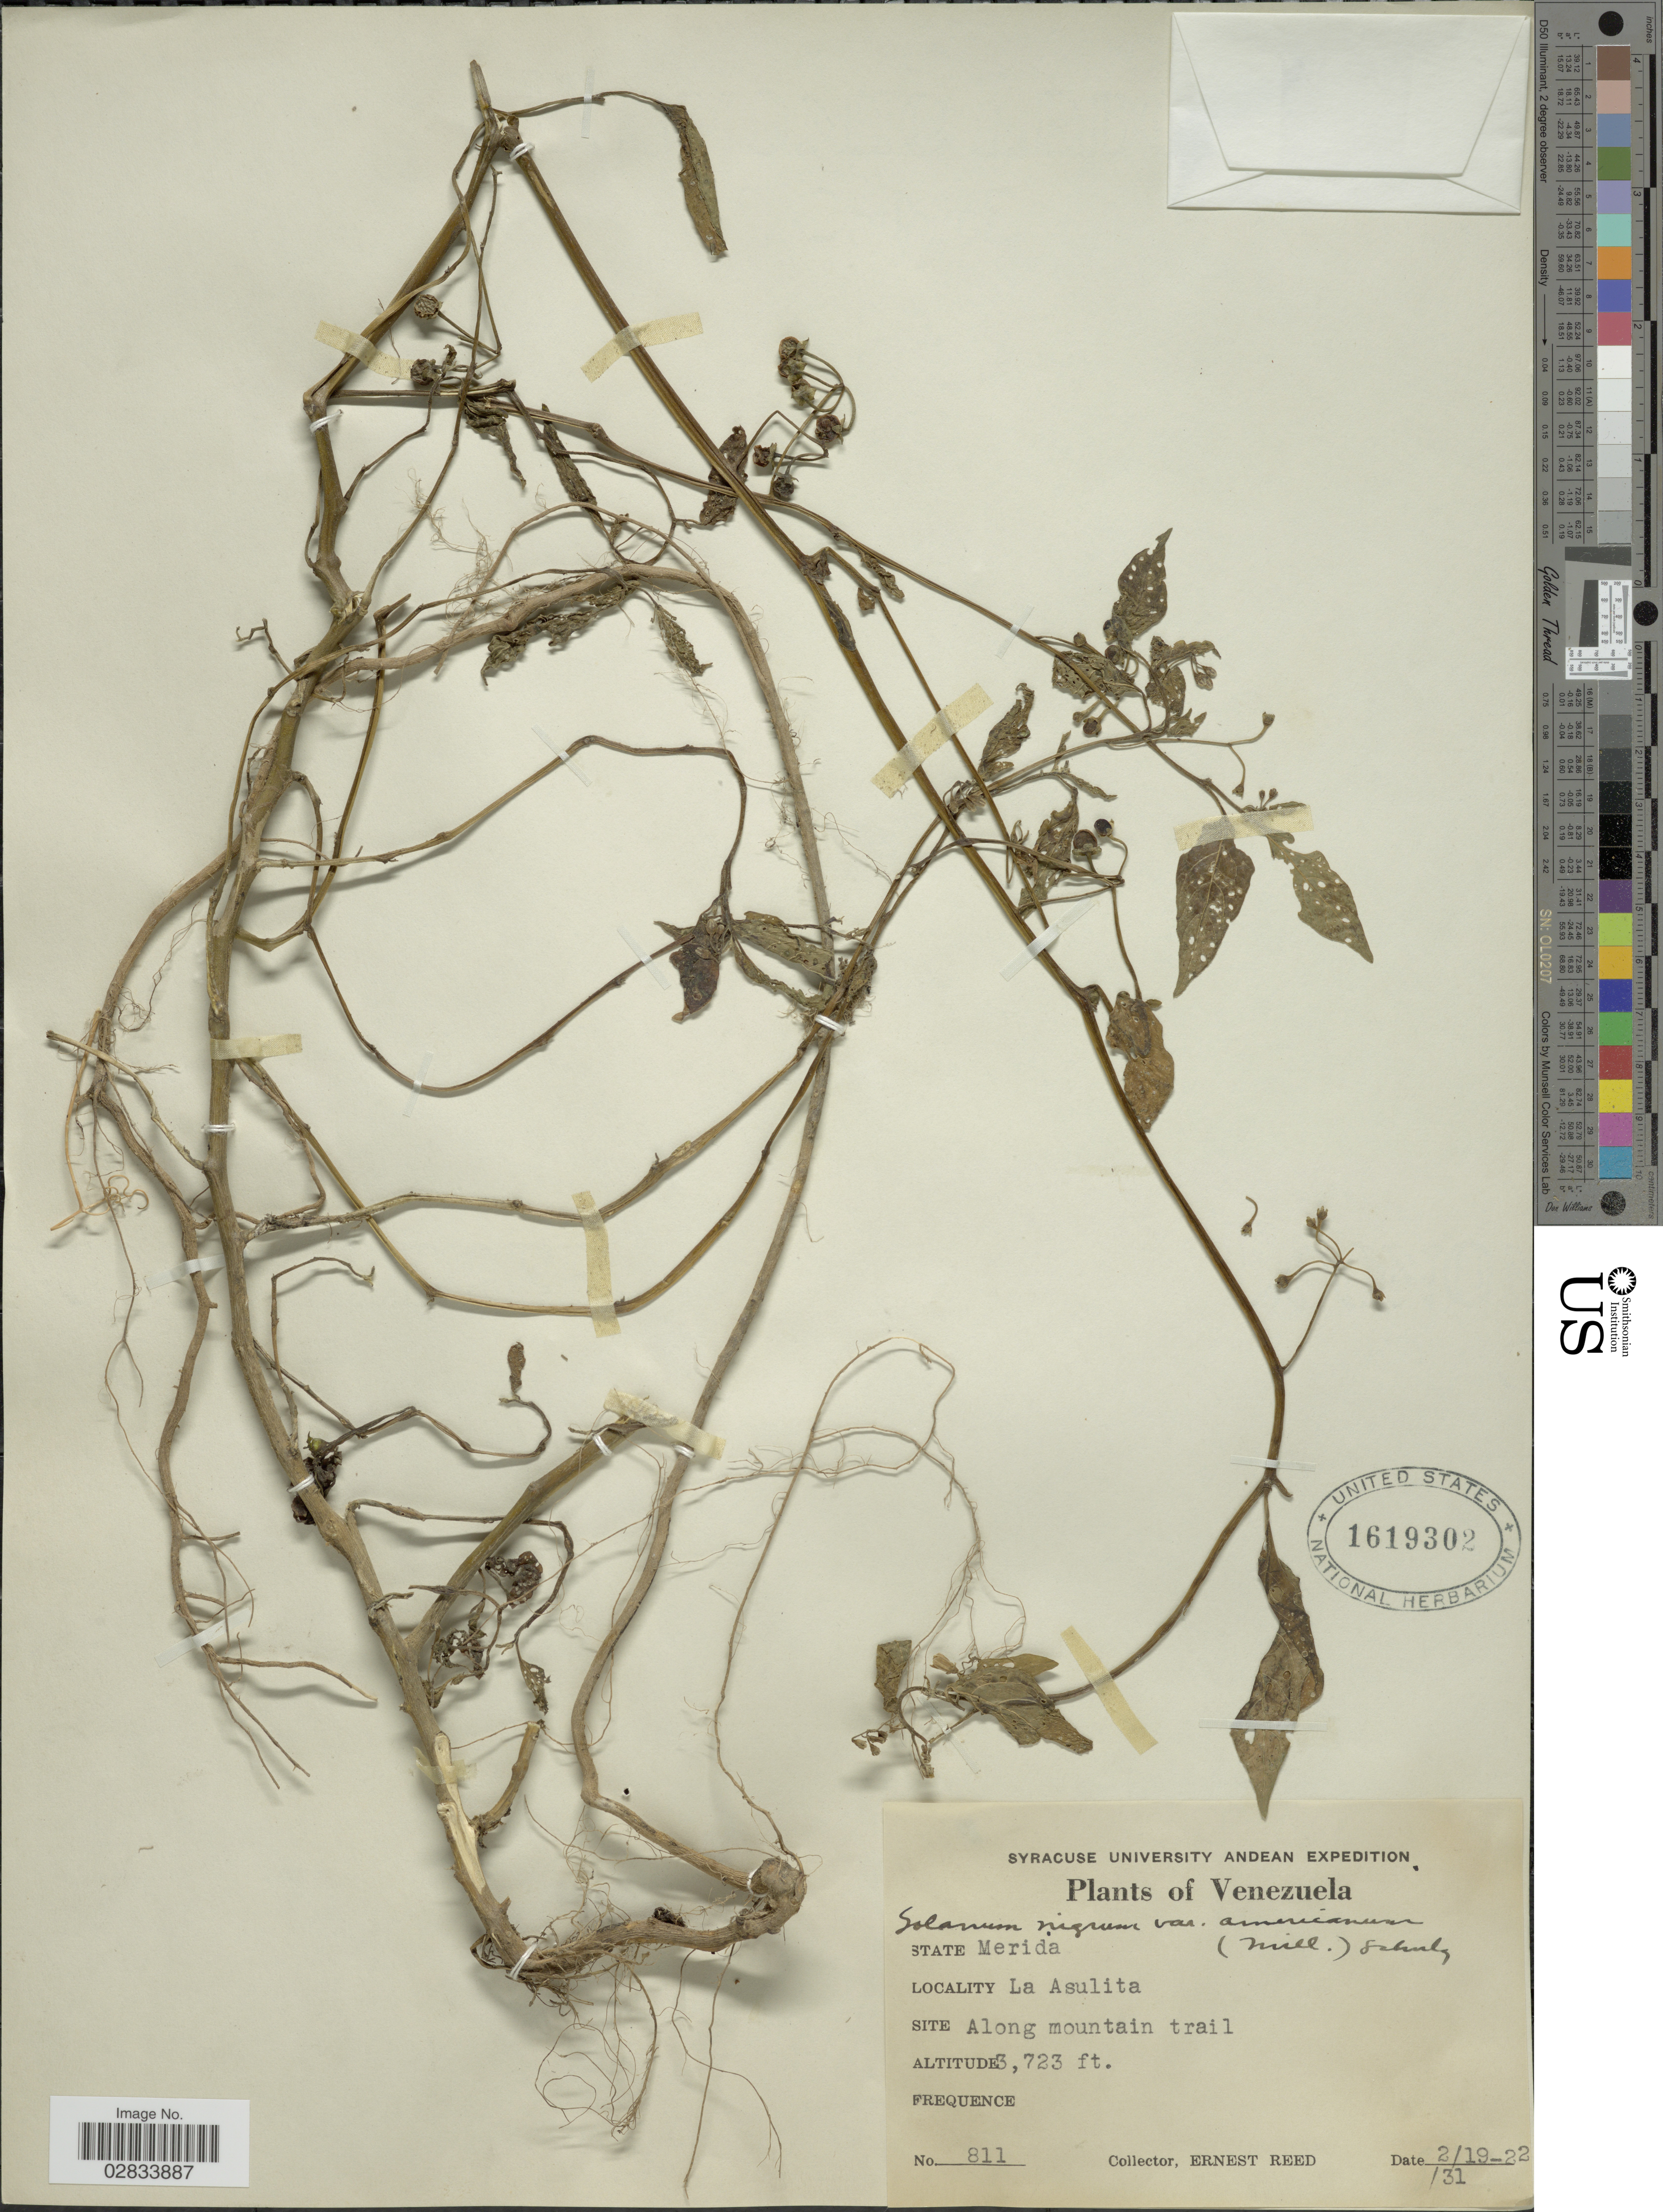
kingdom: Plantae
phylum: Tracheophyta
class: Magnoliopsida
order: Solanales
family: Solanaceae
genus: Solanum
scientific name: Solanum nigrum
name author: L.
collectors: E. Reed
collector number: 811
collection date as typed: Transcribed d/m/y: 19/2/31 to 22/2/31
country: Venezuela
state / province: Mérida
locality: State Merida, La Asulita, Along mountain trail.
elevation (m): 1135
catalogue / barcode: US 1619302